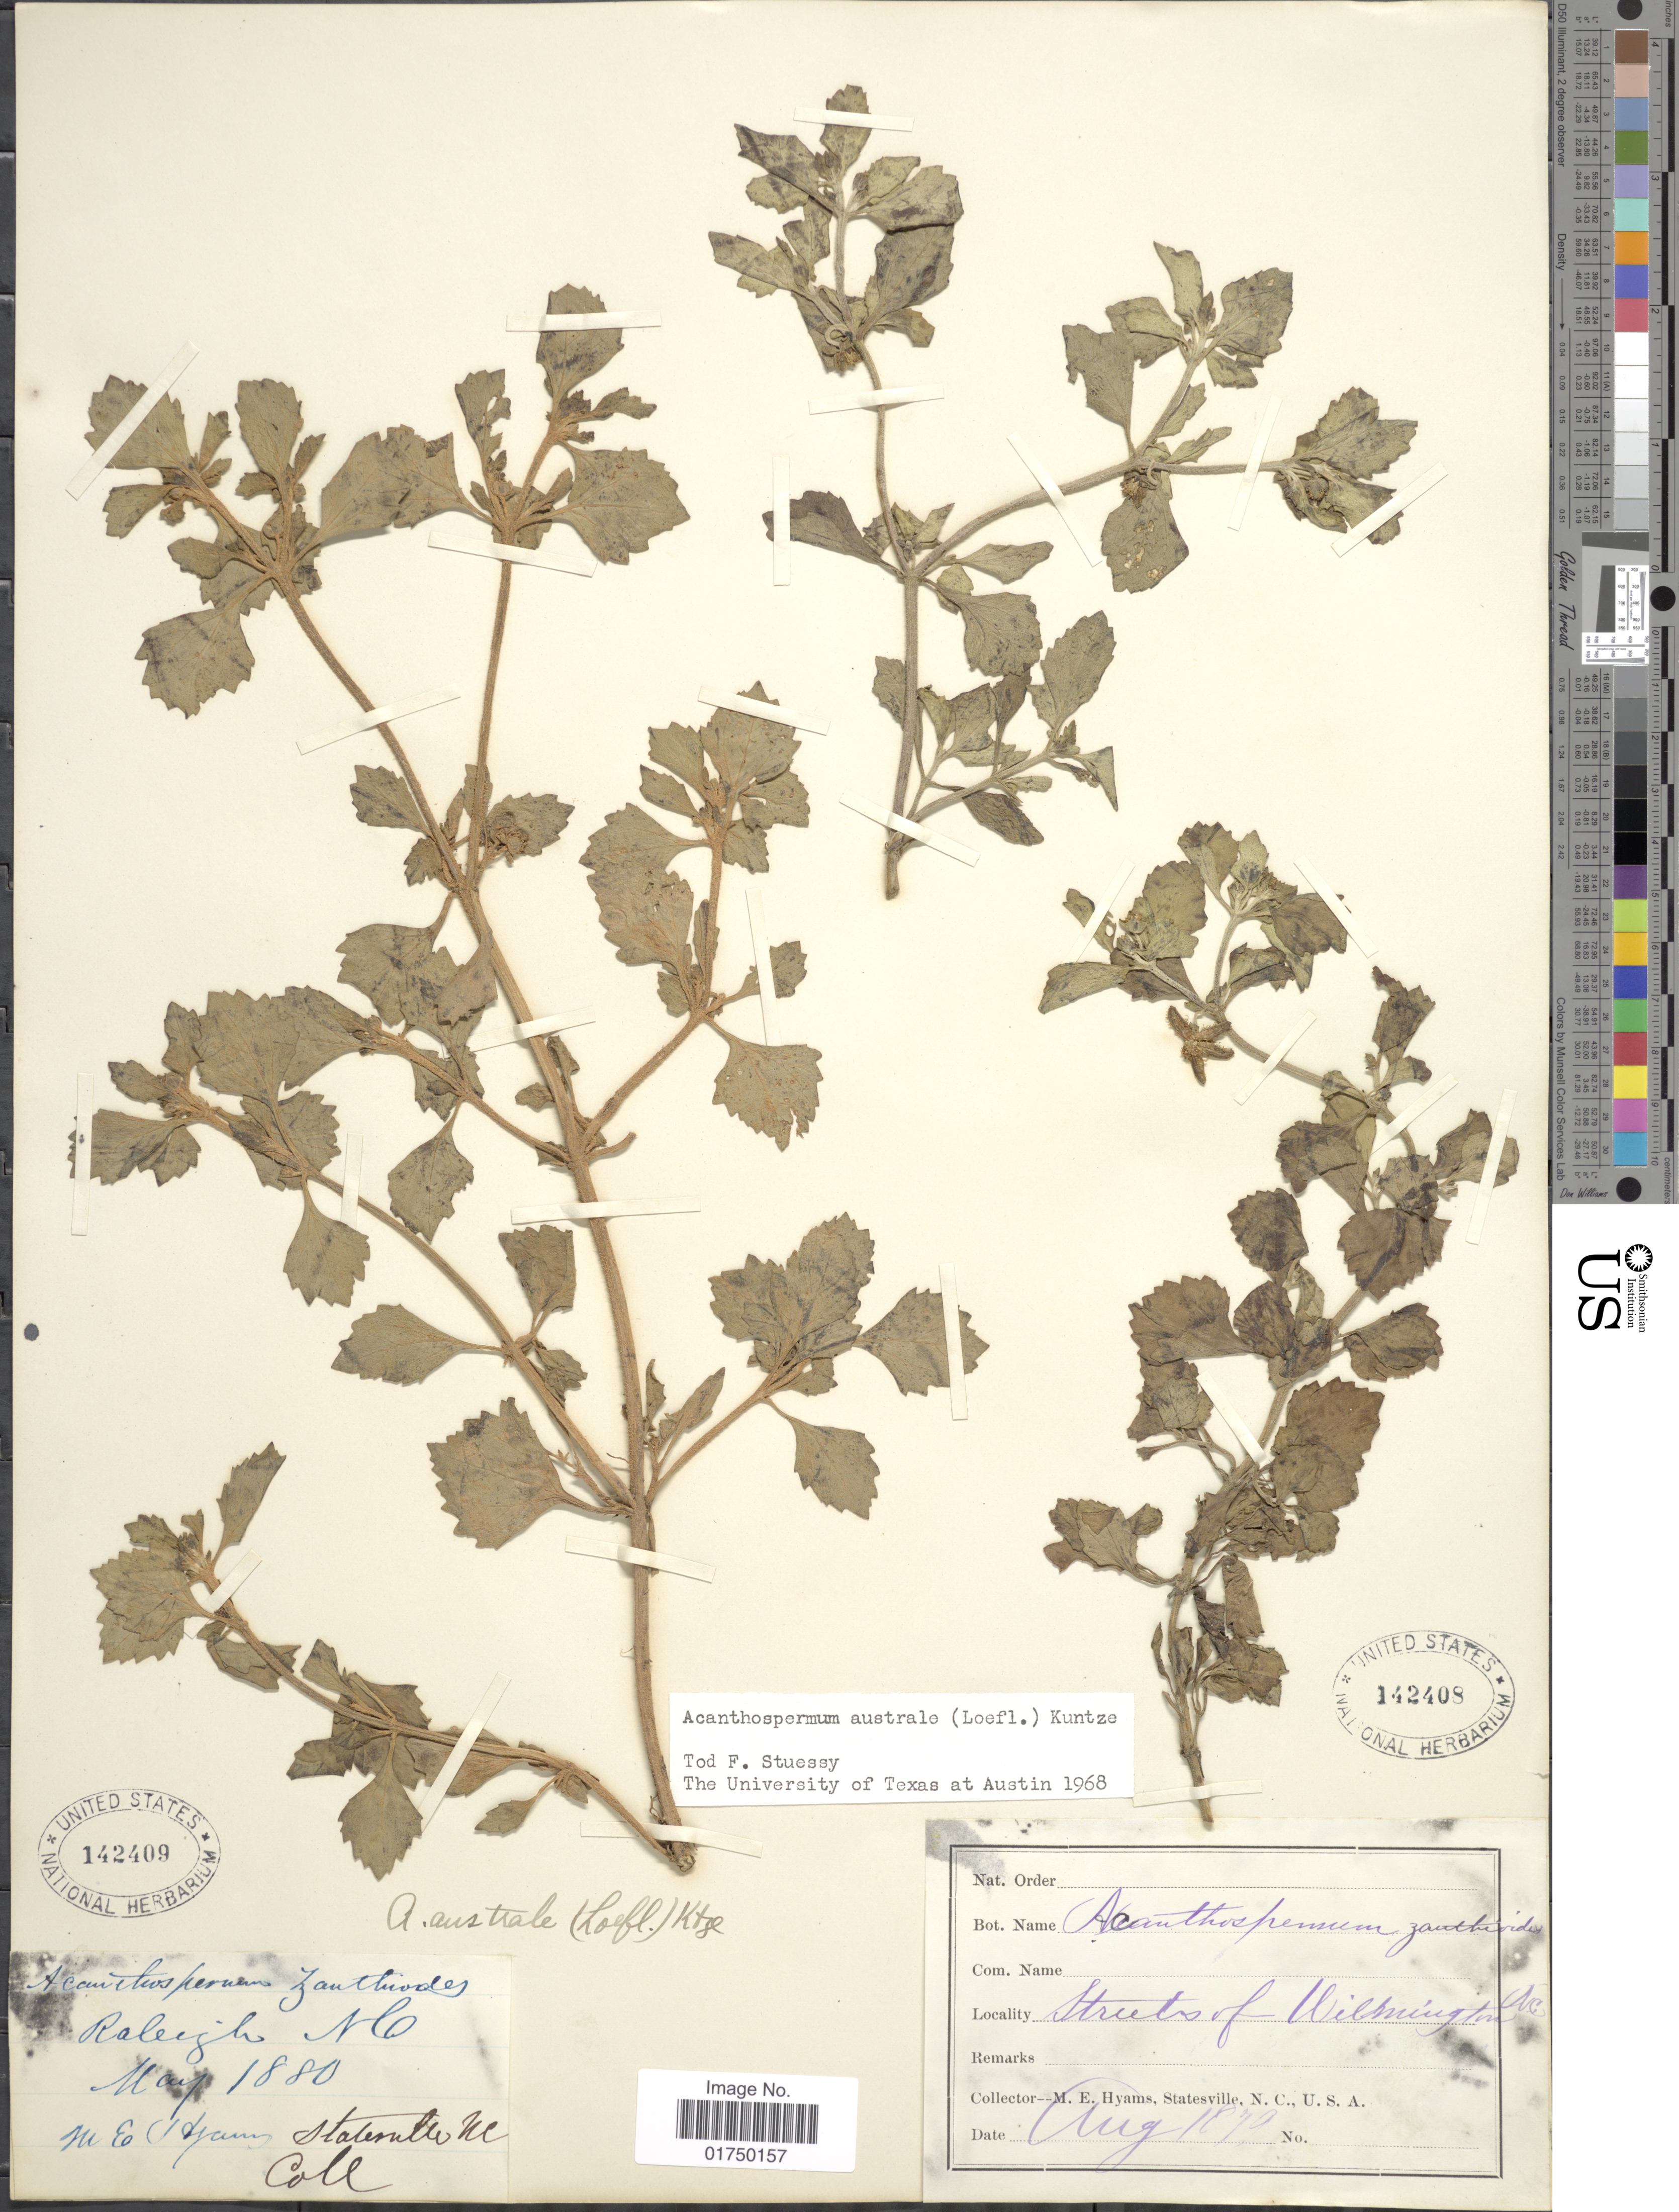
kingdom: Plantae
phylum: Tracheophyta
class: Magnoliopsida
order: Asterales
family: Asteraceae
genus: Acanthospermum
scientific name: Acanthospermum australe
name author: (Loefl.) Kuntze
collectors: M. E. Hyams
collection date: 1880-05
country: United States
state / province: North Carolina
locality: Raleigh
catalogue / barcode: US 142409-2